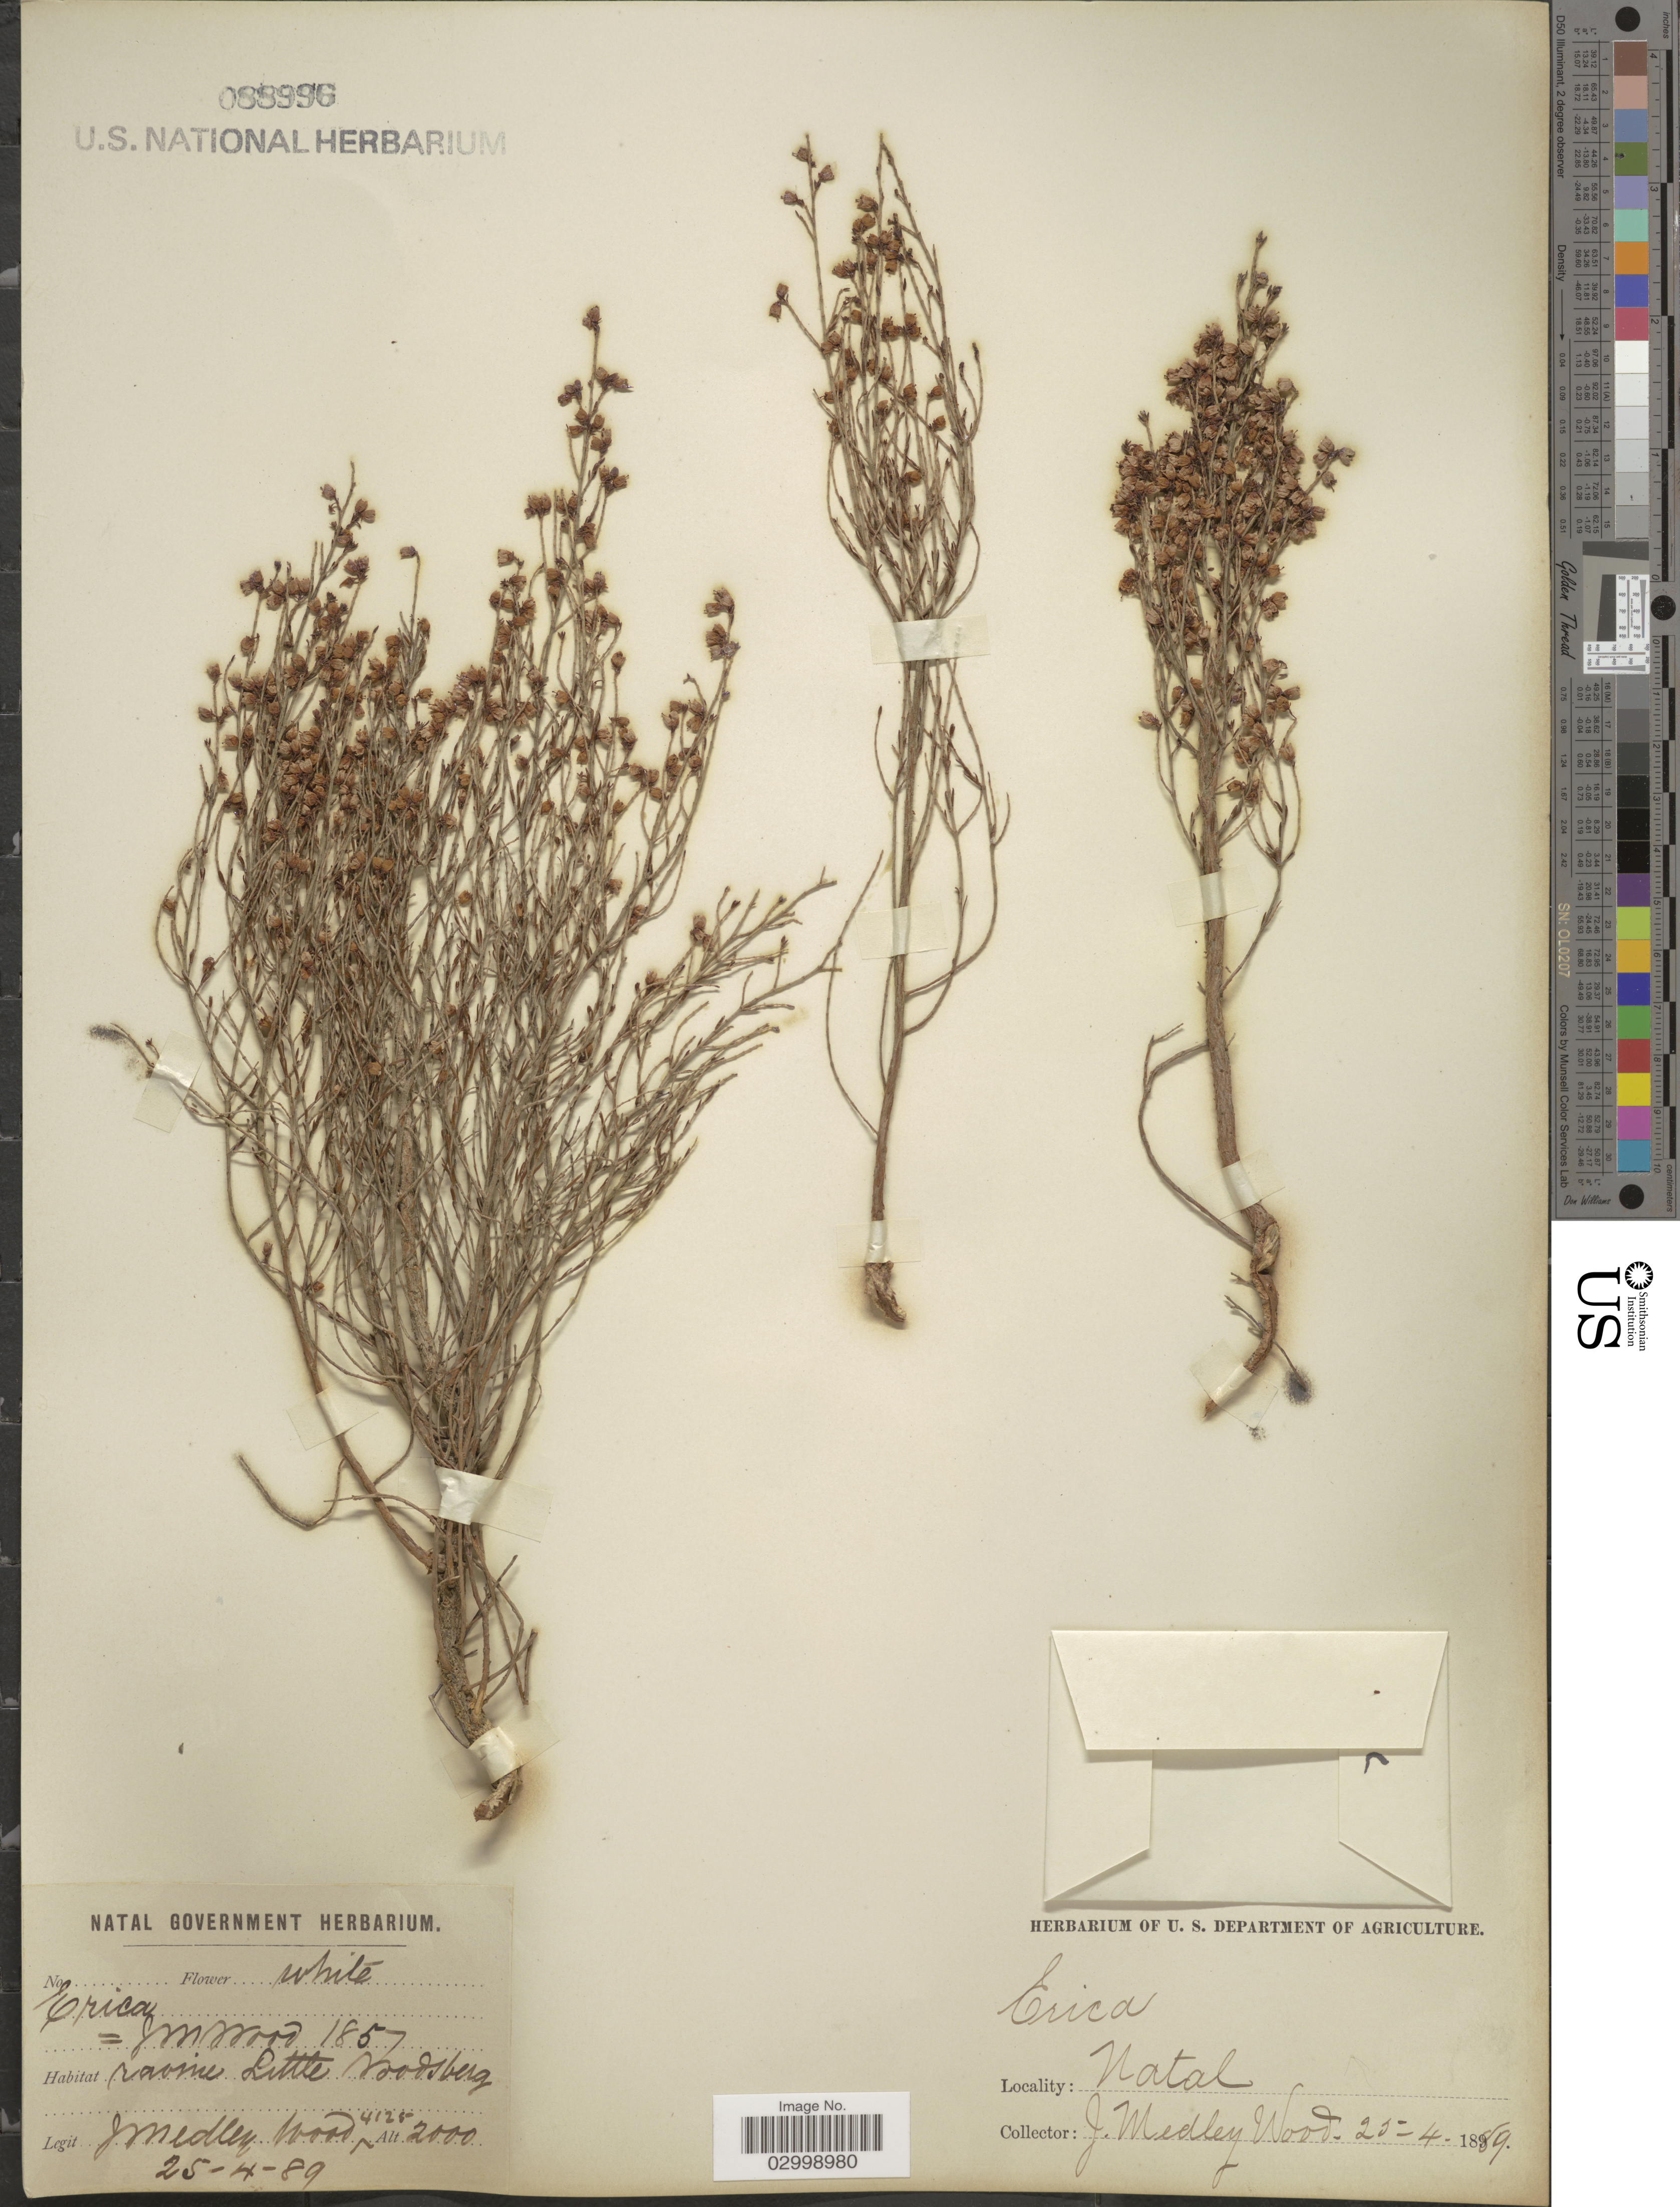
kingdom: Plantae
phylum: Tracheophyta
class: Magnoliopsida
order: Ericales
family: Ericaceae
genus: Erica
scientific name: Erica sp.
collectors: J. Medley Wood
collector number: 4125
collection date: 1889-04-25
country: South Africa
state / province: KwaZulu-Natal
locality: Ravine Little Noodsberg.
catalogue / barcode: US 88996